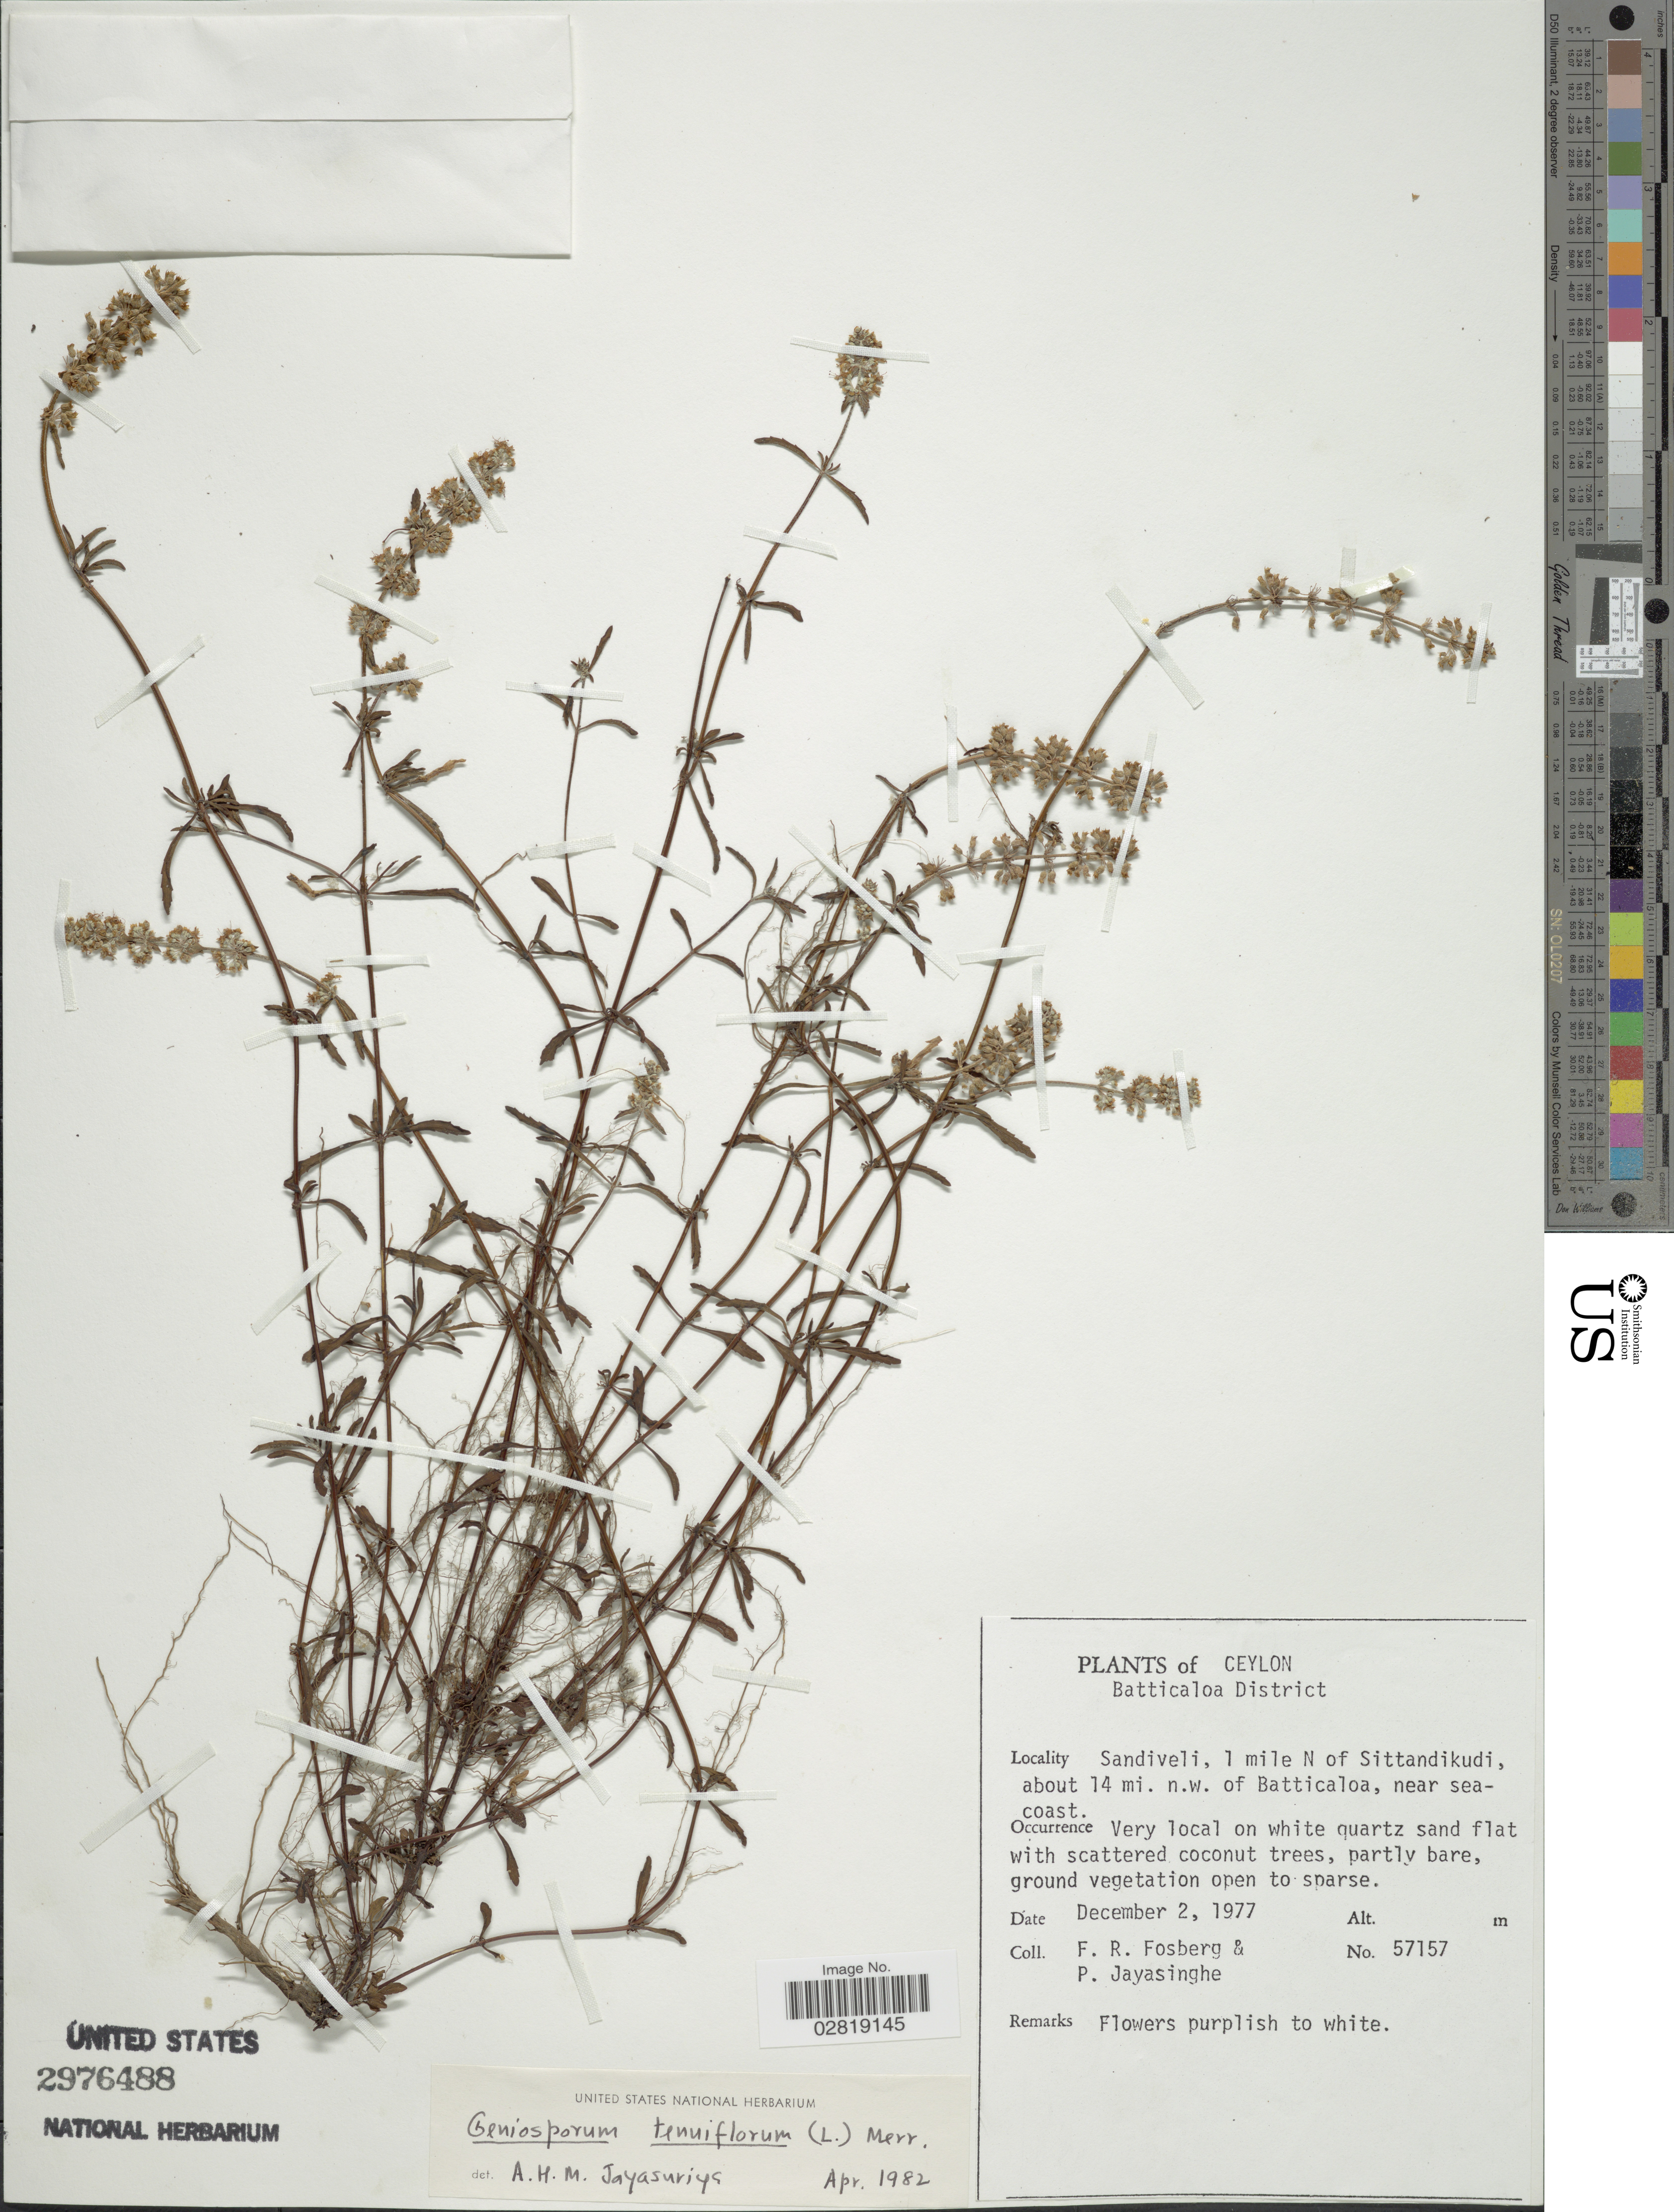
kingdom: Plantae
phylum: Tracheophyta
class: Magnoliopsida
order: Lamiales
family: Lamiaceae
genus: Geniosporum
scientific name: Geniosporum tenuiflorum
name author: (L.) Merr.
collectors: F. R. Fosberg & P. Jayasinghe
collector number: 57157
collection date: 1977-12-02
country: Sri Lanka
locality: Ceylon. Batticaloa District. Sandiveli, 1 mile N of Sittandikudi, about 14 mi. n.w. of Batticaloa, near sea-coast.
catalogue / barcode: US 2976488